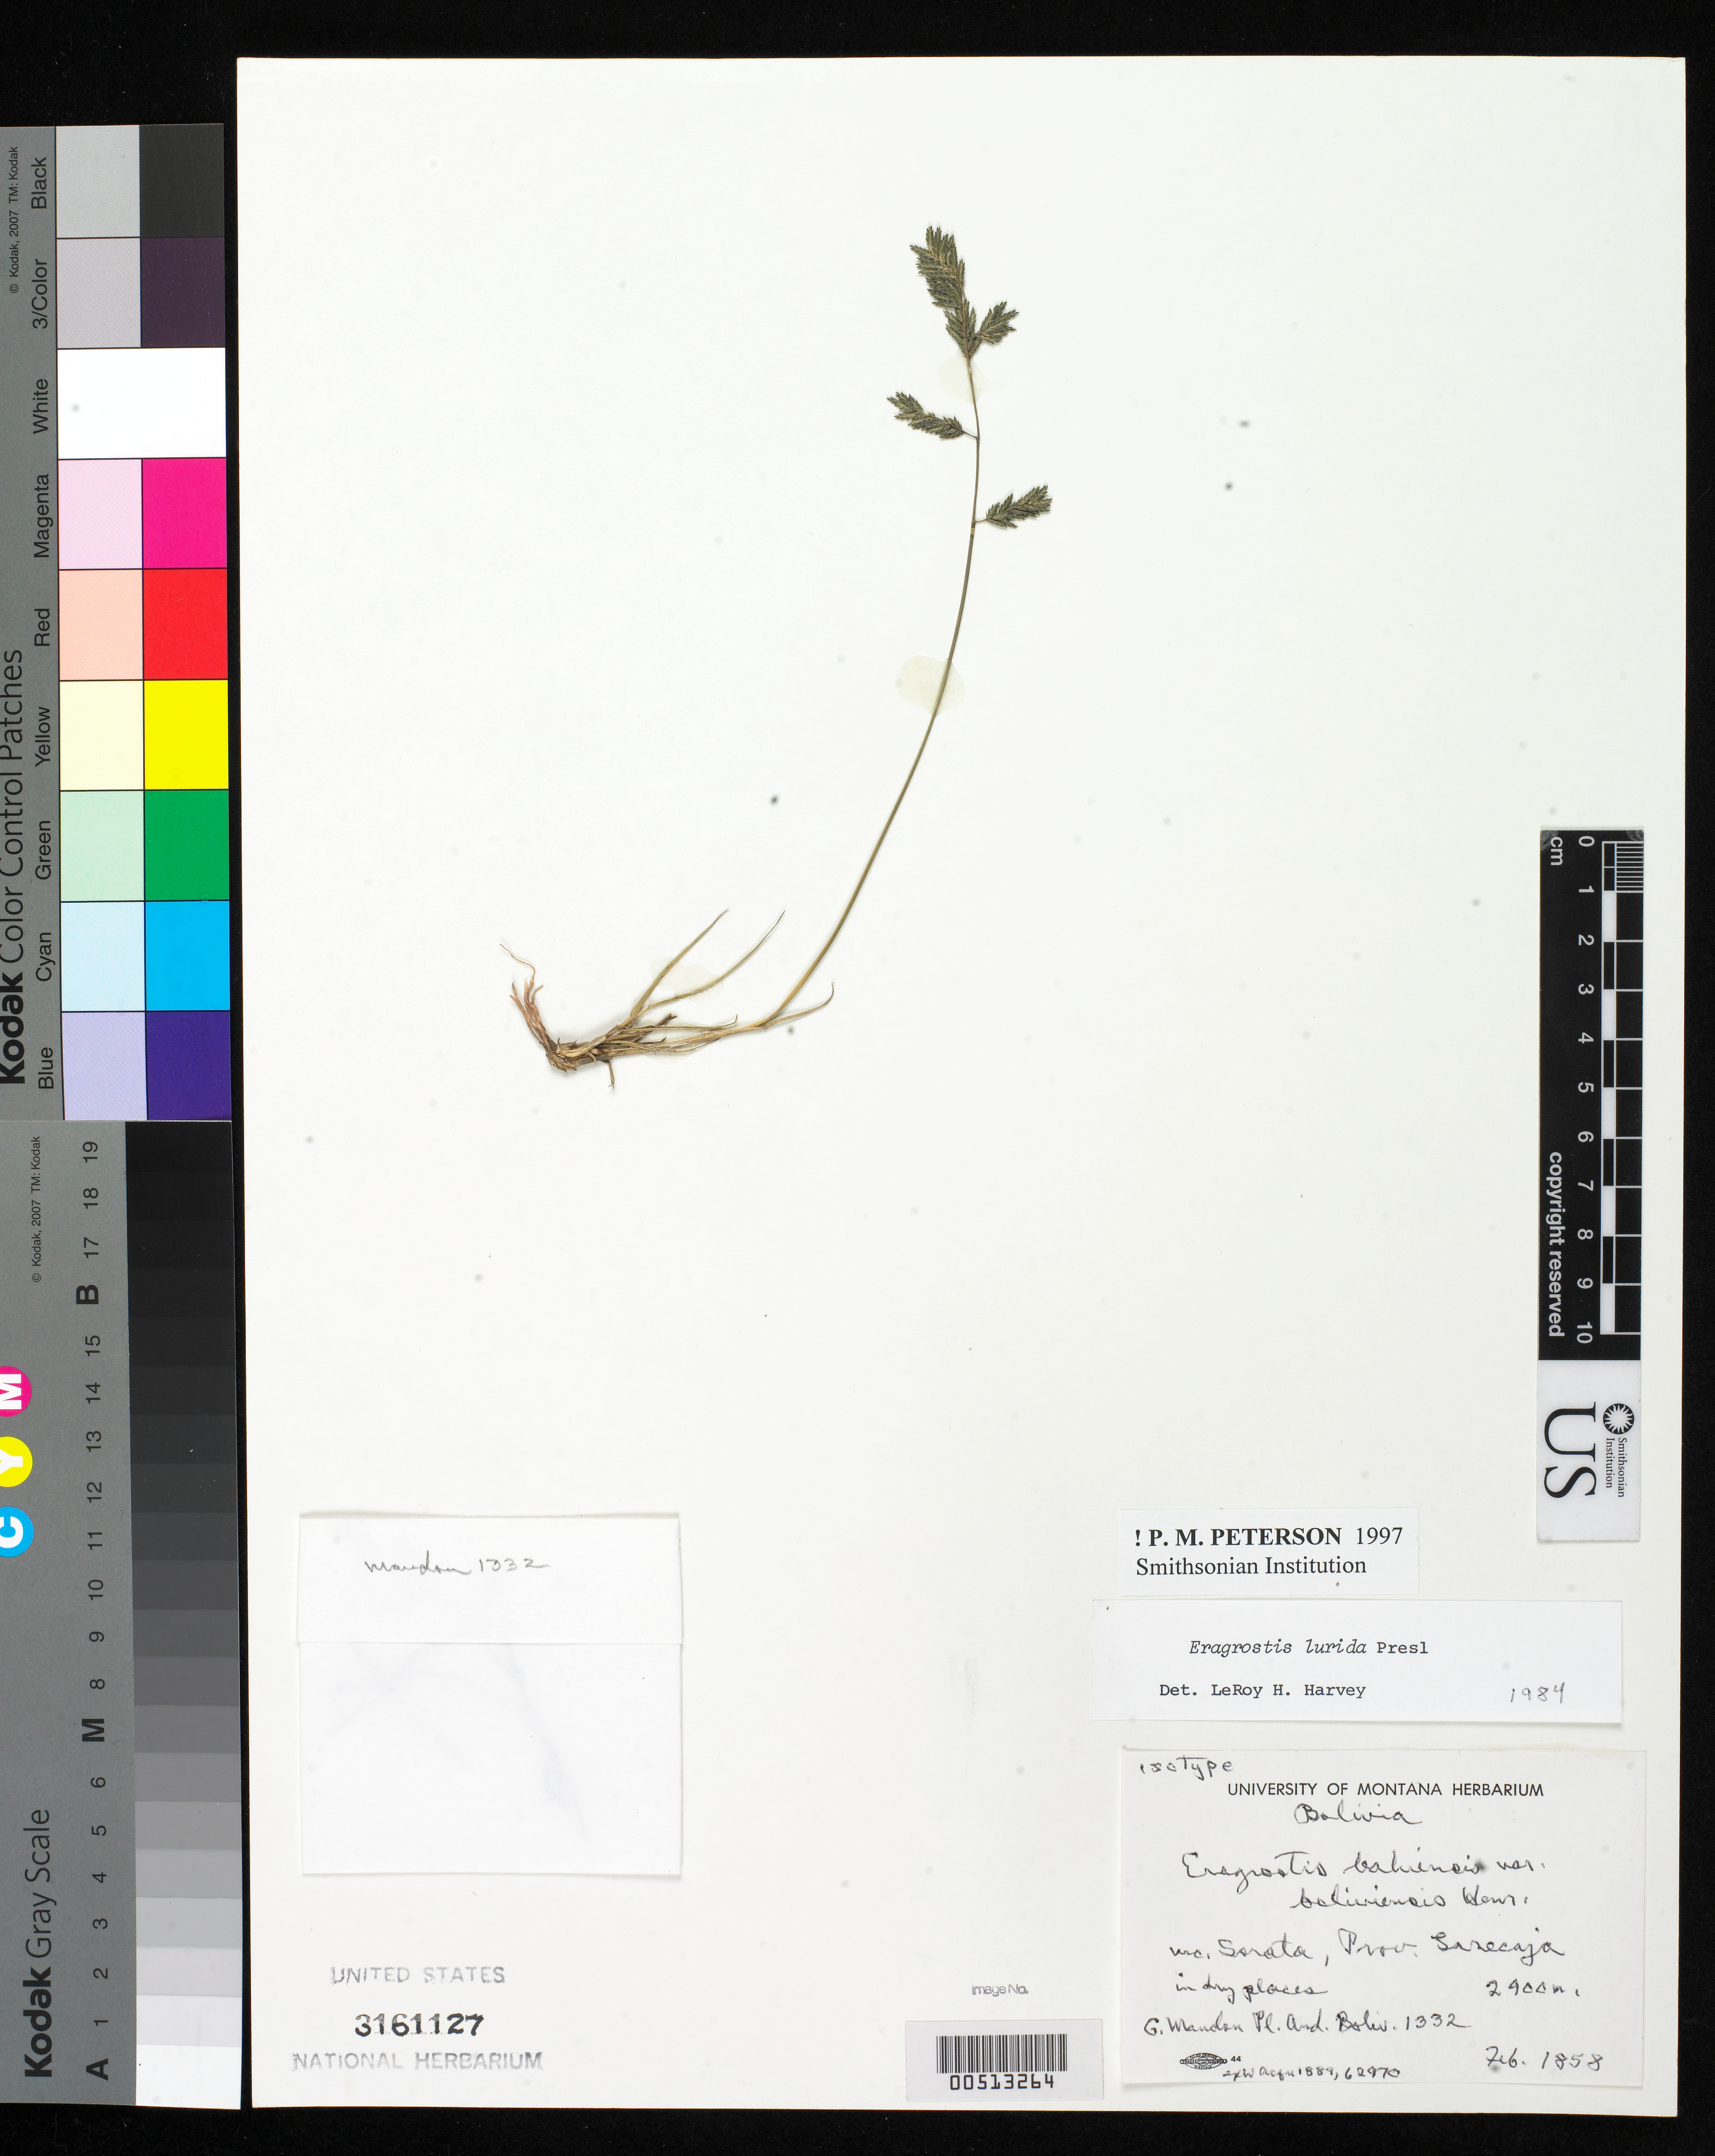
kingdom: Plantae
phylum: Tracheophyta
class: Liliopsida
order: Poales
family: Poaceae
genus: Eragrostis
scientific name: Eragrostis bahiensis var. boliviensis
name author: Henr.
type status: Isotype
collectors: G. Mandon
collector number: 1332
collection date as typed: Feb 1858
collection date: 1858-02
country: Bolivia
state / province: La Paz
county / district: Larecaja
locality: Sorata.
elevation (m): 2900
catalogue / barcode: US 3161127